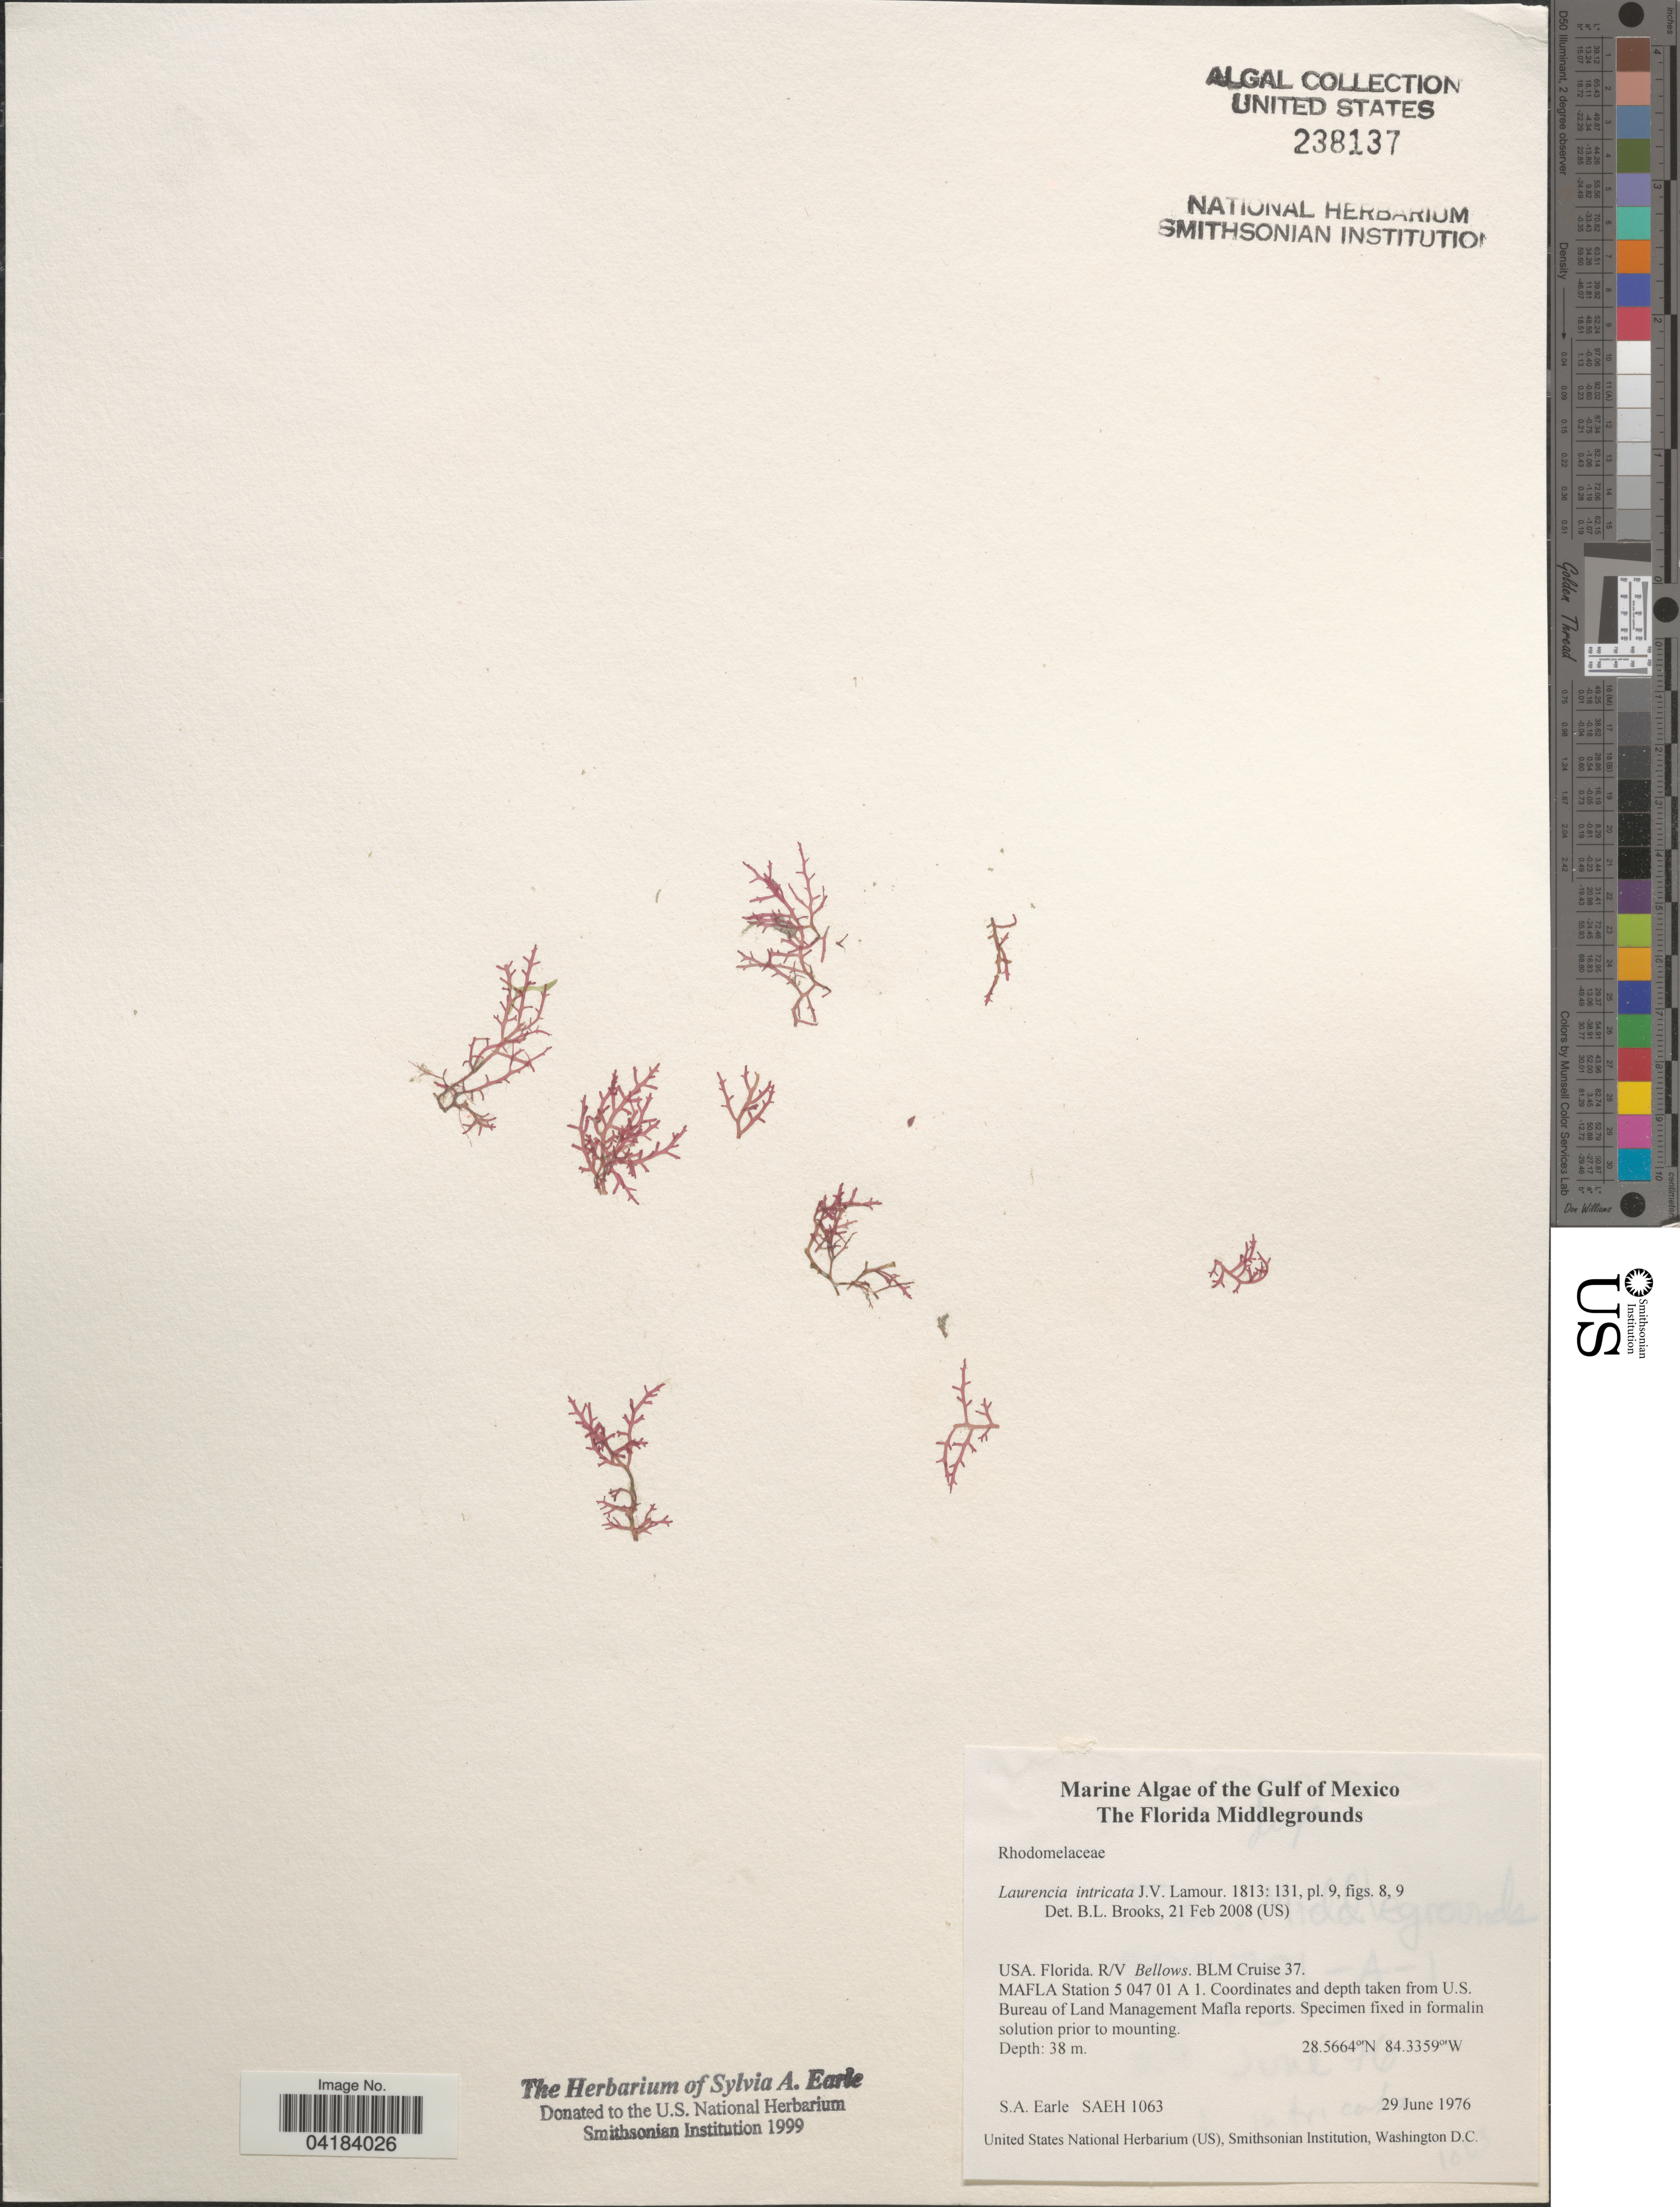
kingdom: Plantae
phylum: Rhodophyta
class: Florideophyceae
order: Ceramiales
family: Rhodomelaceae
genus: Laurencia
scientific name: Laurencia intricata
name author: J.V.Lamouroux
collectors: S. A. Earle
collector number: SAEH1063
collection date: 1976-06-29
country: United States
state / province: Florida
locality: The Gulf of Mexico. The Florida Middlegrounds. R/V Bellows. BLM Cruise 37. MAFLA Station 5 047 01 A 1.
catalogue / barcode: US 238137